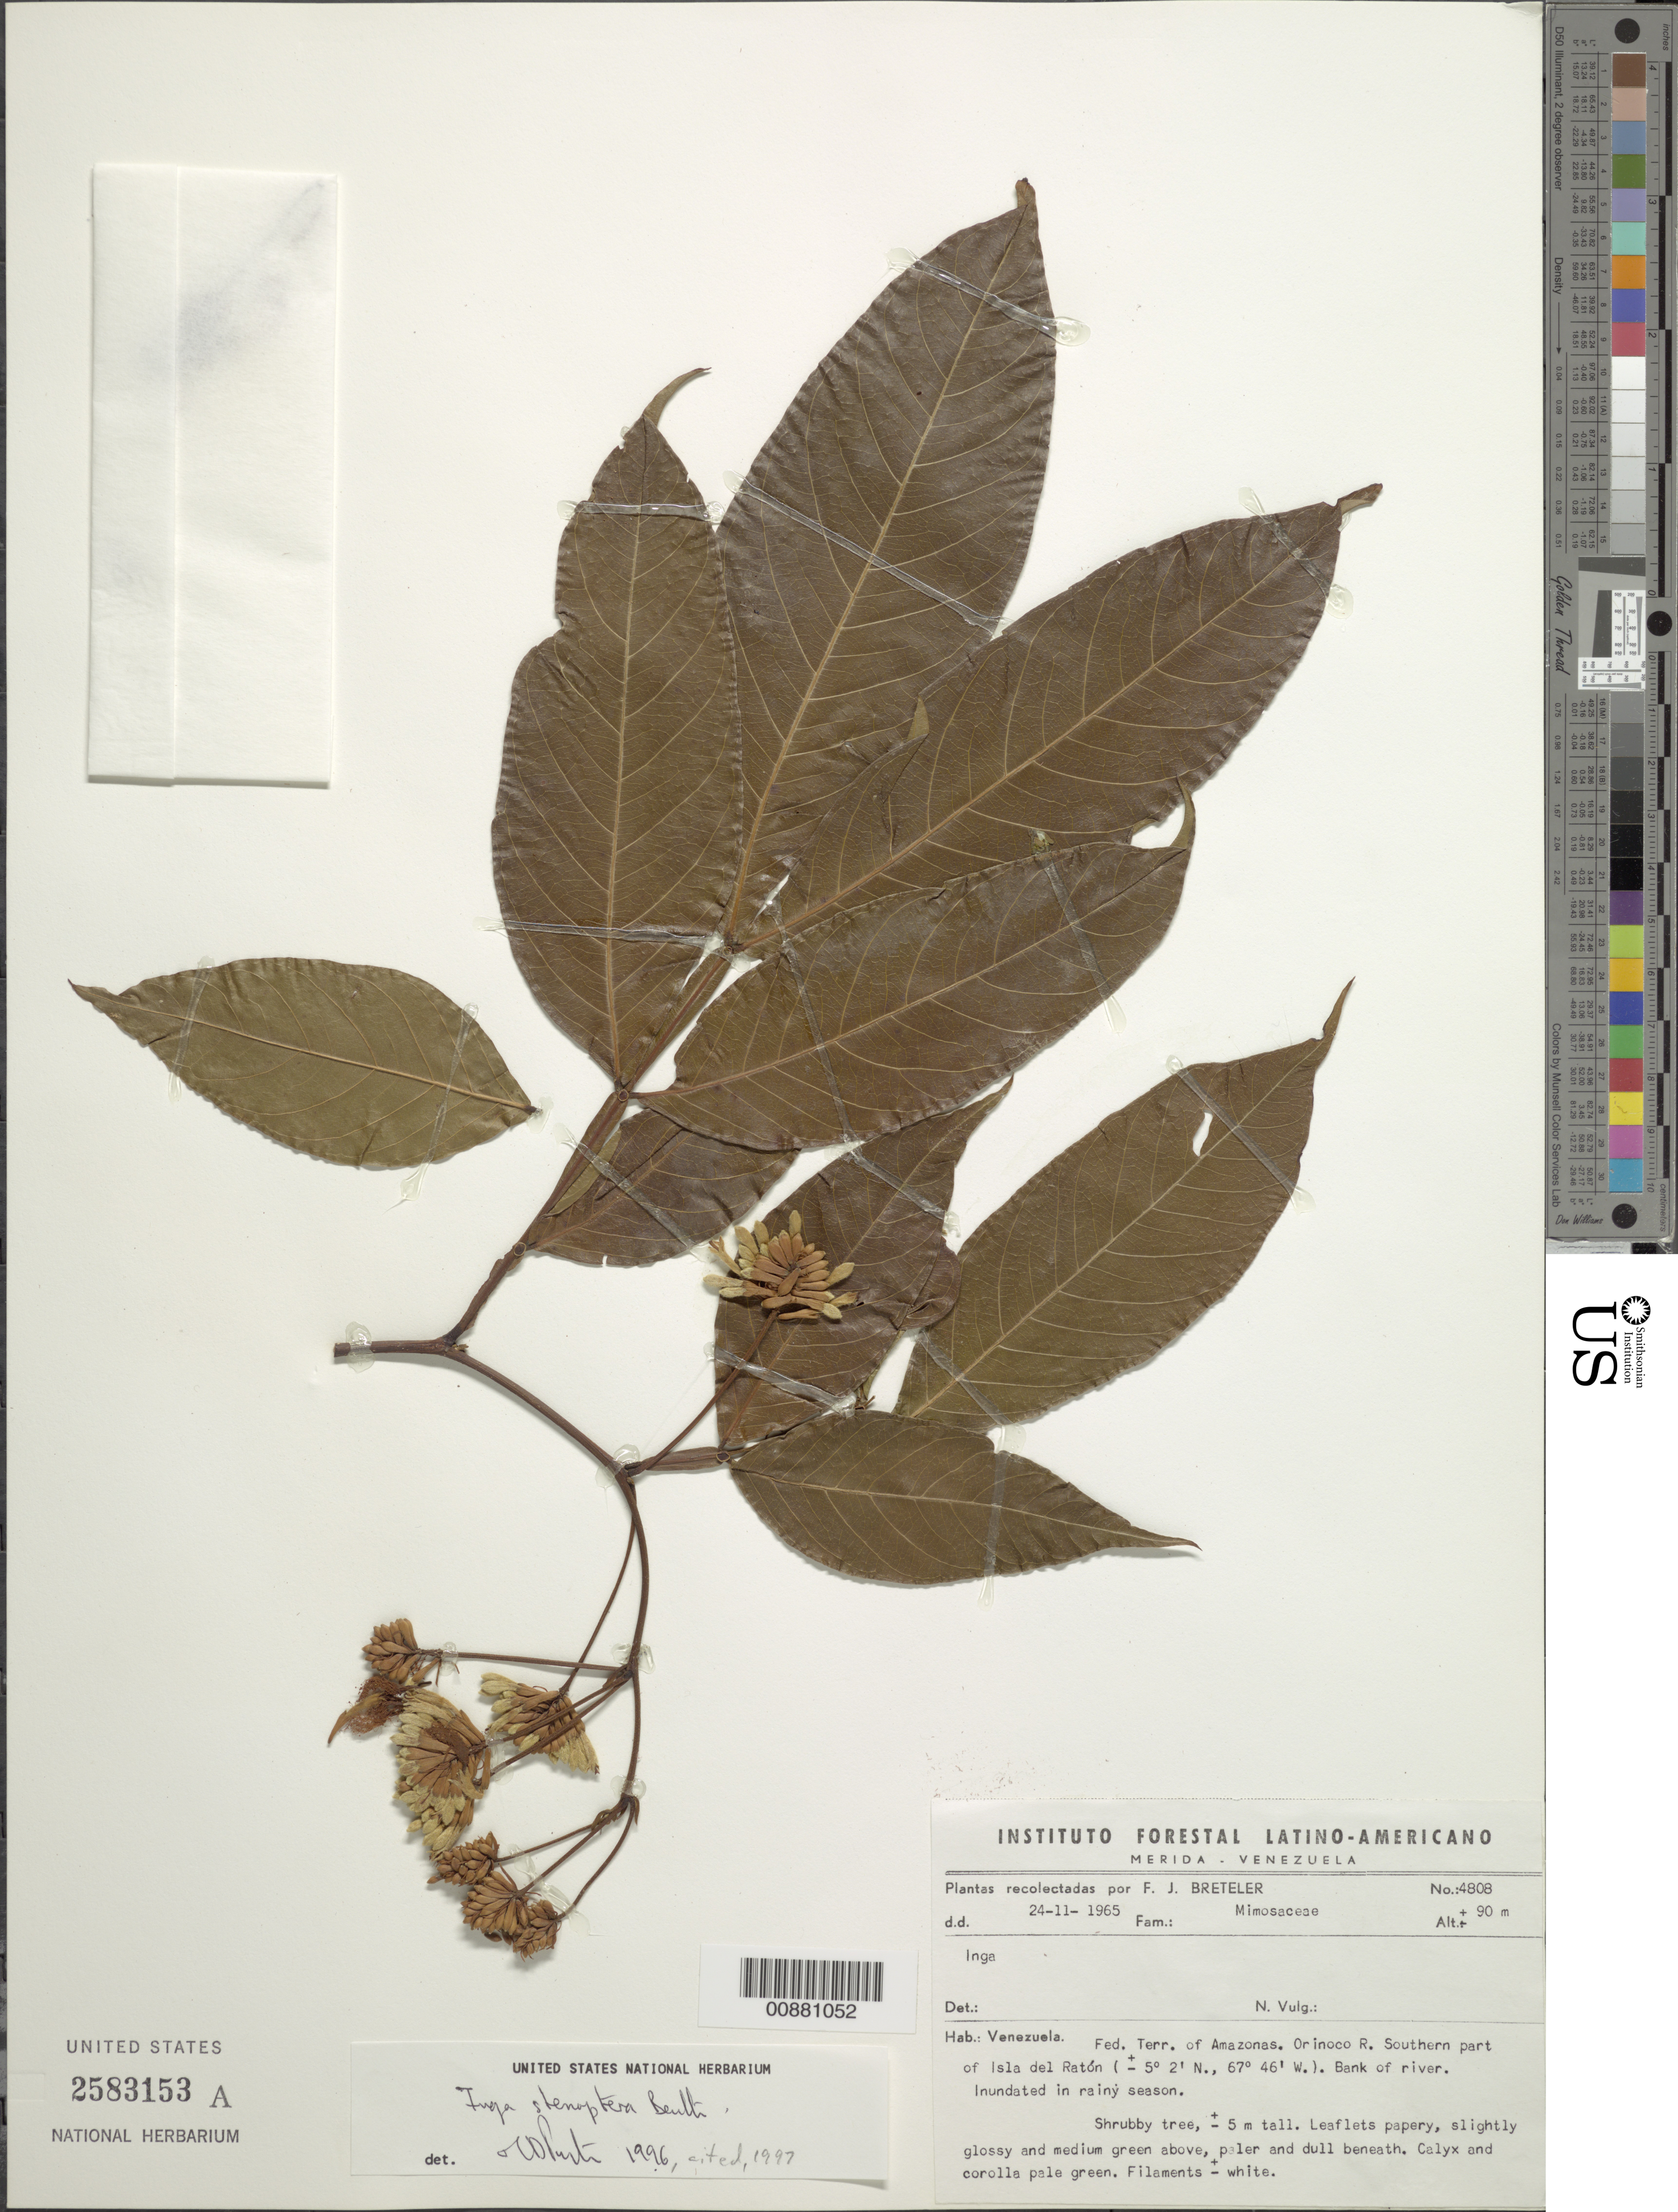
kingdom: Plantae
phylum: Tracheophyta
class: Magnoliopsida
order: Fabales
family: Fabaceae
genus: Inga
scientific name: Inga stenoptera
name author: Benth.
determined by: Pennington, T. D., (K)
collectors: F. J. Breteler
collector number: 4808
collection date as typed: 24-Nov-65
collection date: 1965-11-24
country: Venezuela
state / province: Amazonas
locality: Orinoco R., southern part of Isla del Ratón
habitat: Riverbank, inundated in rainy season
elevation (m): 90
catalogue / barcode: US 2583153A